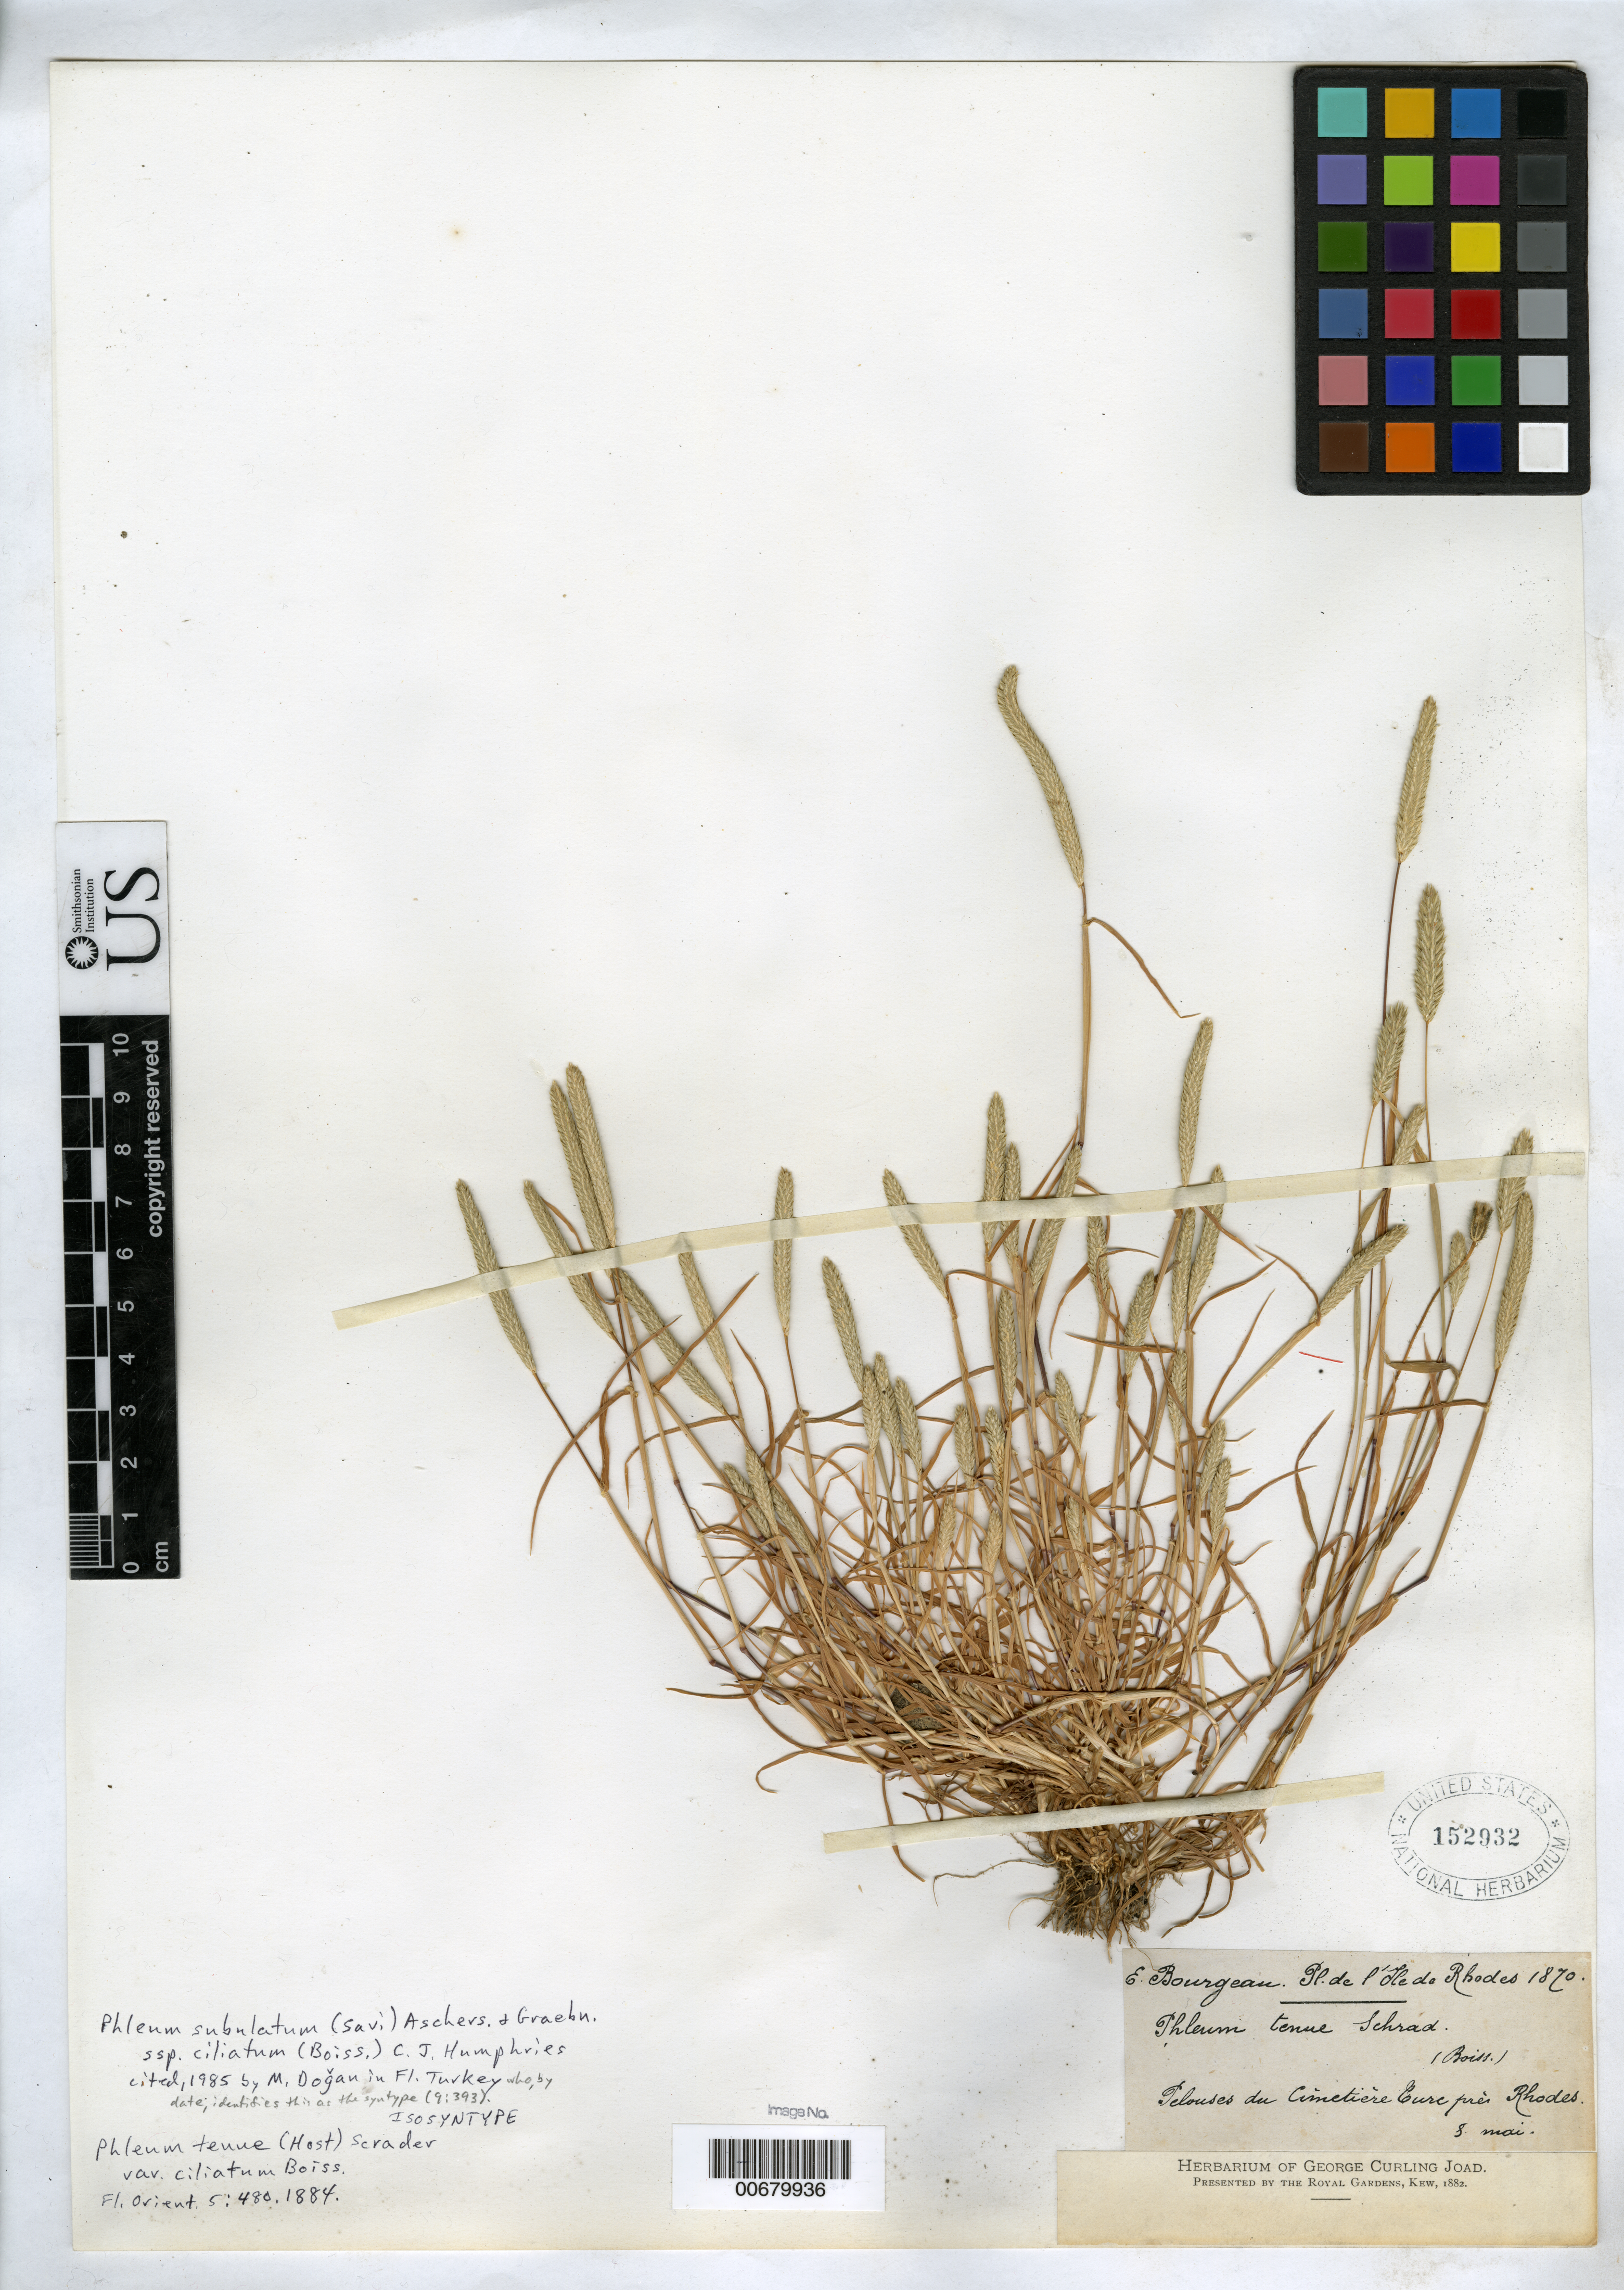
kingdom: Plantae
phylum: Tracheophyta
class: Liliopsida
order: Poales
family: Poaceae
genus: Phleum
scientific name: Phleum tenue var. ciliatum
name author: Boiss.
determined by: Doğan, Musa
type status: Isotype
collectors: E. Bourgeau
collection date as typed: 08 May 1870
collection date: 1870-05-08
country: Greece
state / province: South Aegean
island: Rhodes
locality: Pelouses du cimetiere Eurc pres Rhodes.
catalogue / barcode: US 152932